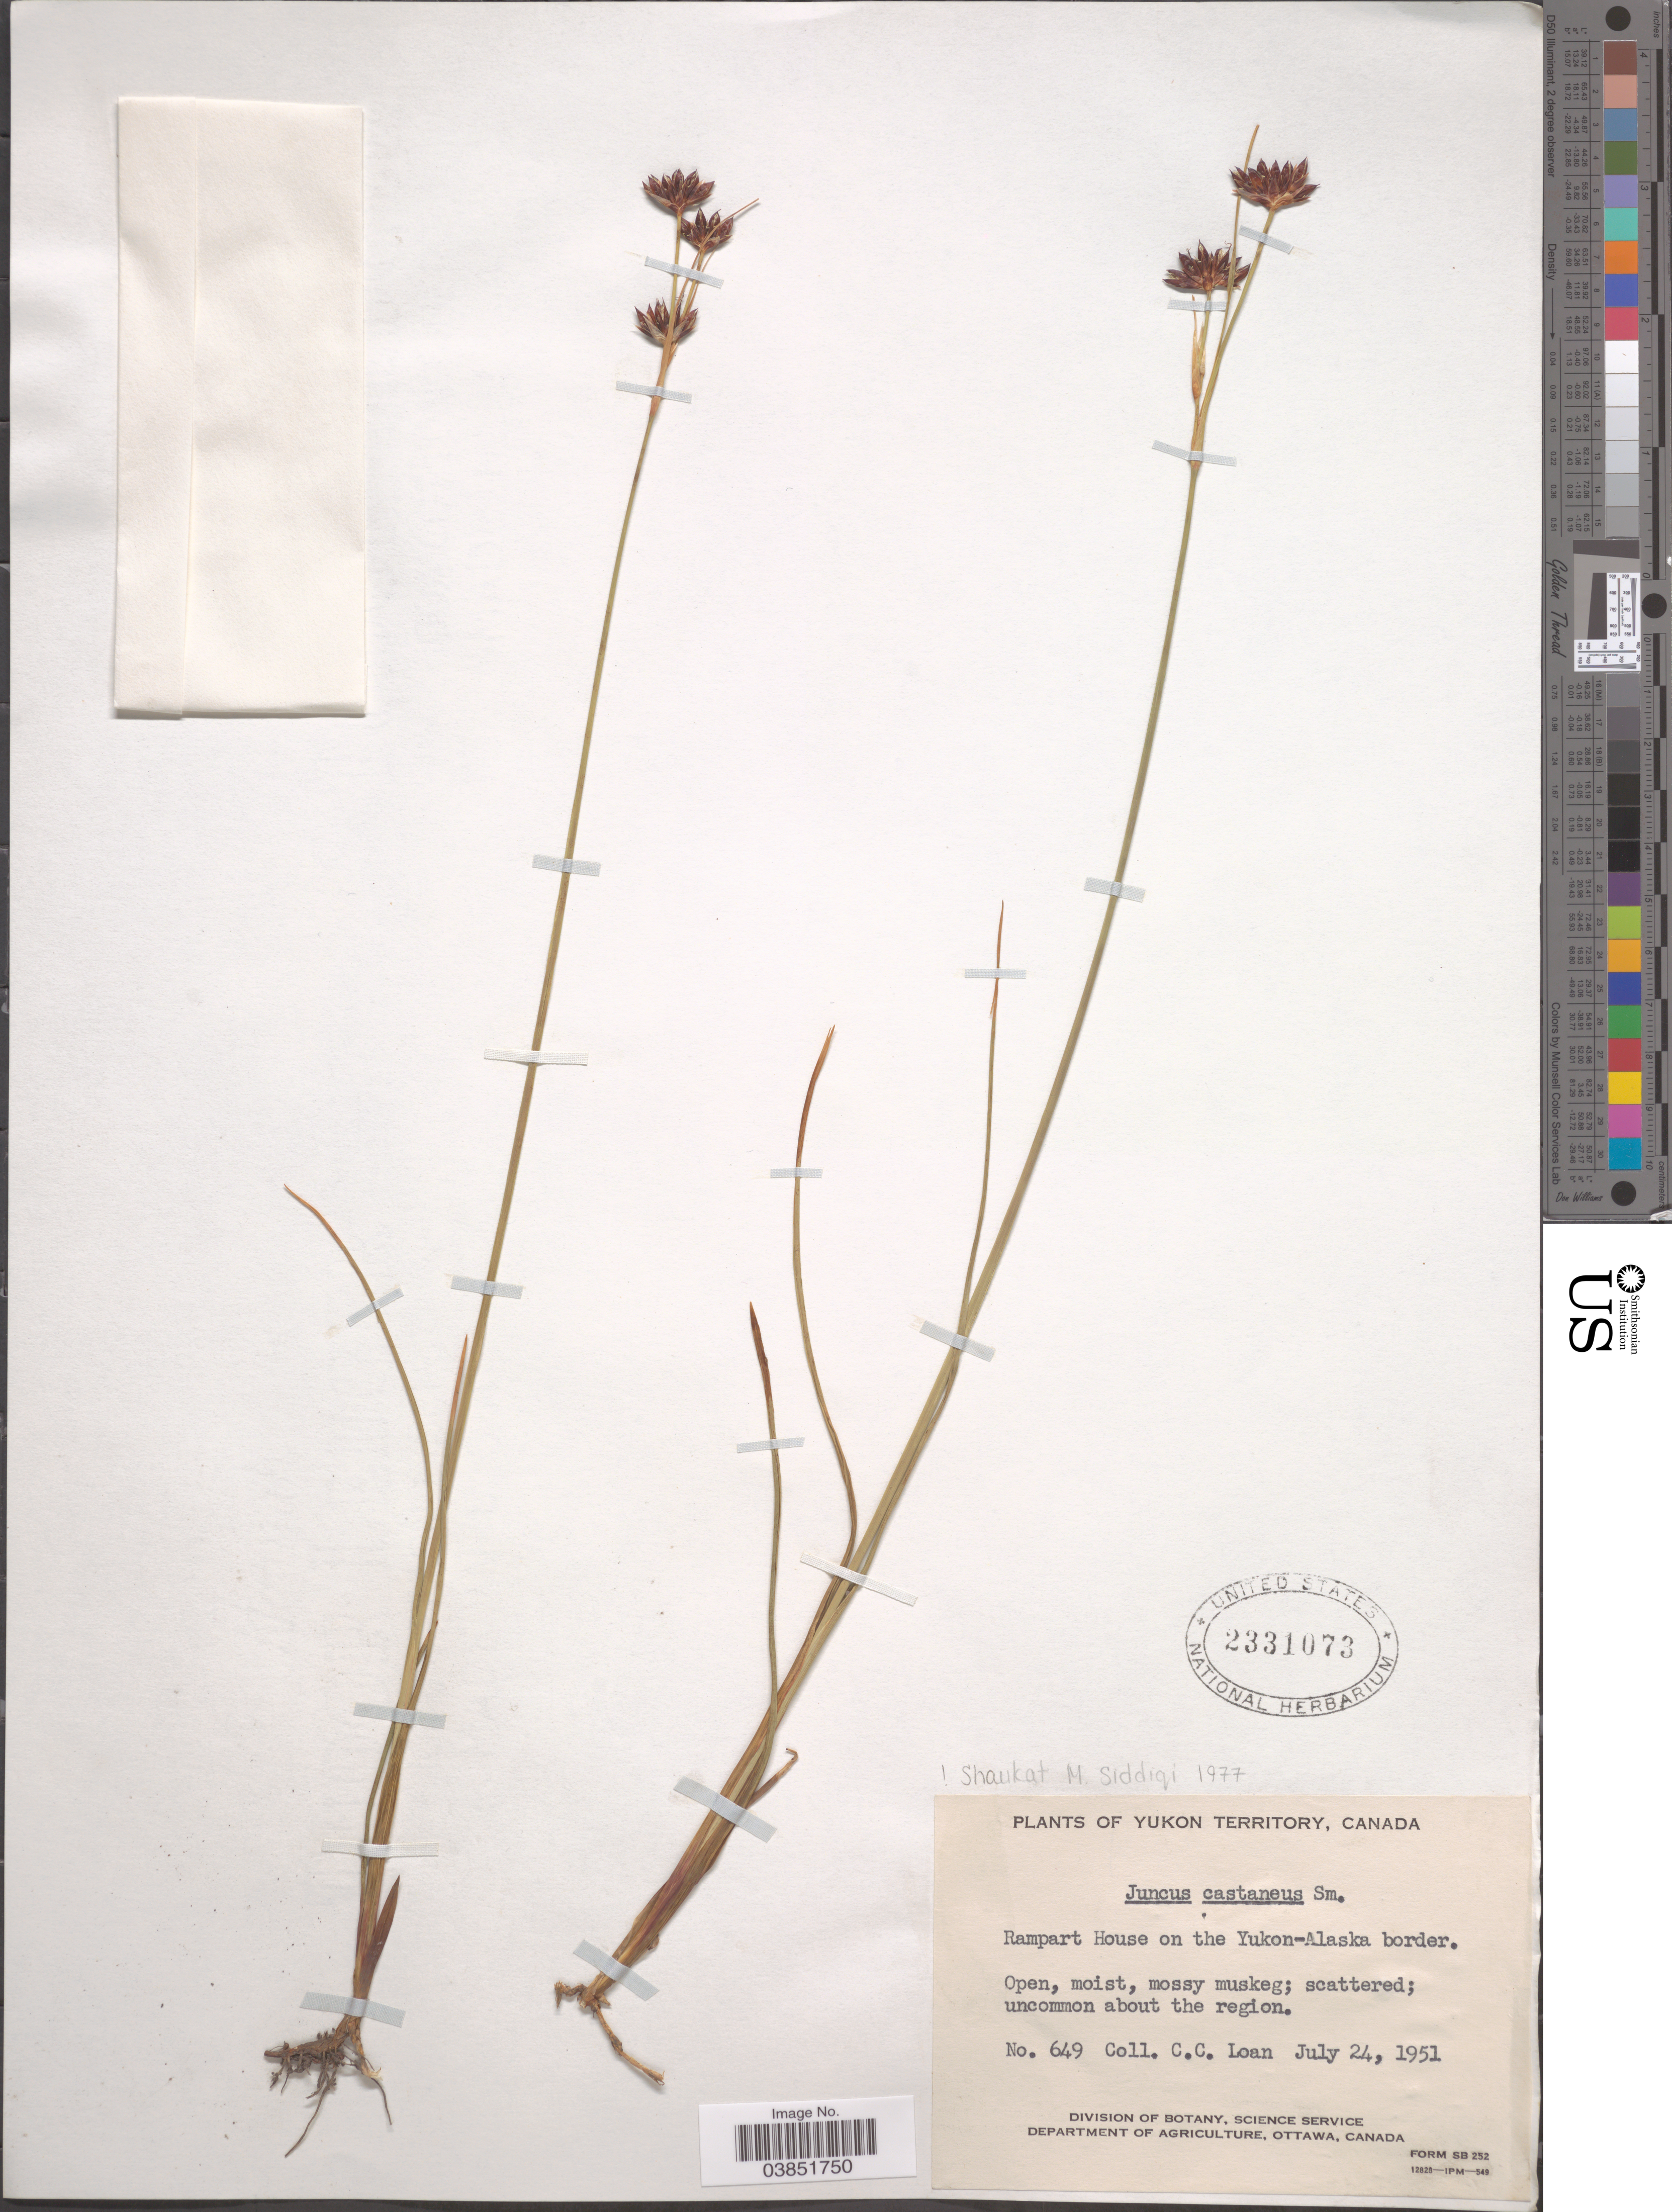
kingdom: Plantae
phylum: Tracheophyta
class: Liliopsida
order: Poales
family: Juncaceae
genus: Juncus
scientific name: Juncus castaneus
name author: Sm.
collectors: C. Loan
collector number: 649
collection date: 1951-07-24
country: Canada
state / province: Yukon Territory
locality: Rampart House on the Yukon-Alaska border.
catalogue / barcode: US 2331073